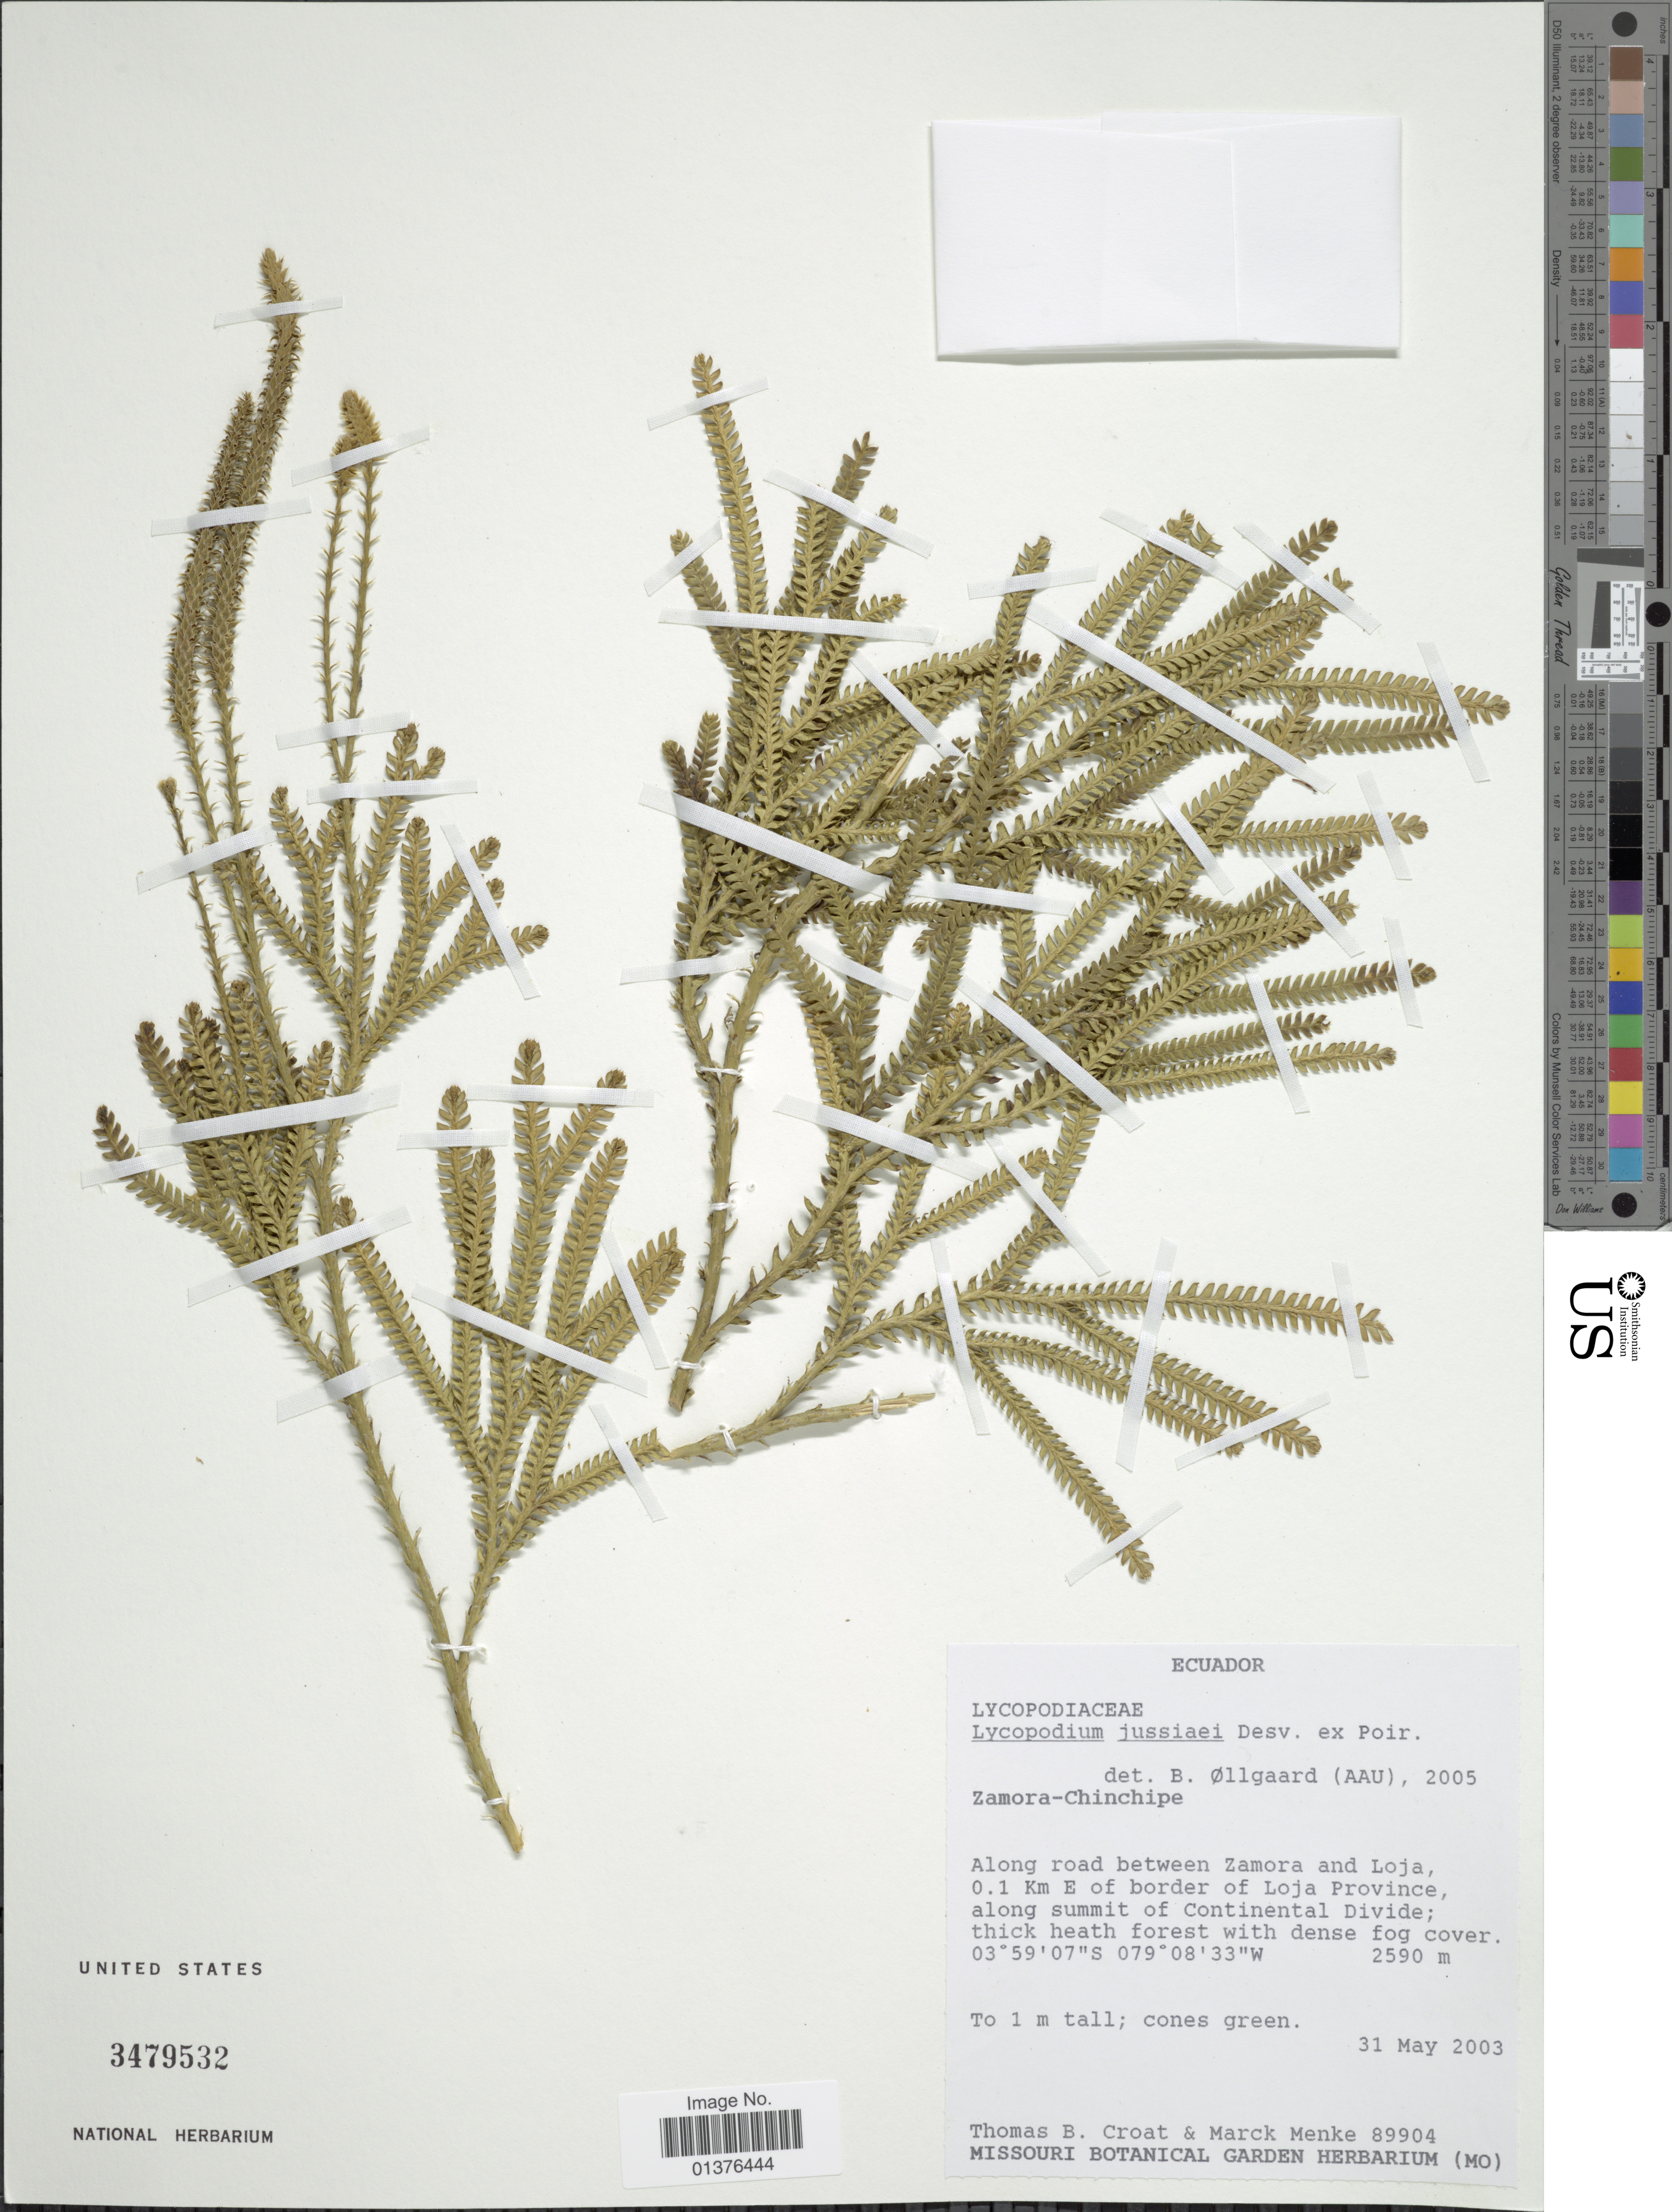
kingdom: Plantae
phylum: Tracheophyta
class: Lycopodiopsida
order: Lycopodiales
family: Lycopodiaceae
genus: Diphasium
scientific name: Diphasium jussiaei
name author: (Desv.) C. Presl ex Rothm.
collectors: T. B. Croat & M. Menke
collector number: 89904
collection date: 2003-05-31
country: Ecuador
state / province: Zamora-Chinchipe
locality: Along road between Zamora and Loja, 0.1 km E of border of Loja province, along summit of Continental Divide; thick heatj forest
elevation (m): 2590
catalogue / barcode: US 3479532